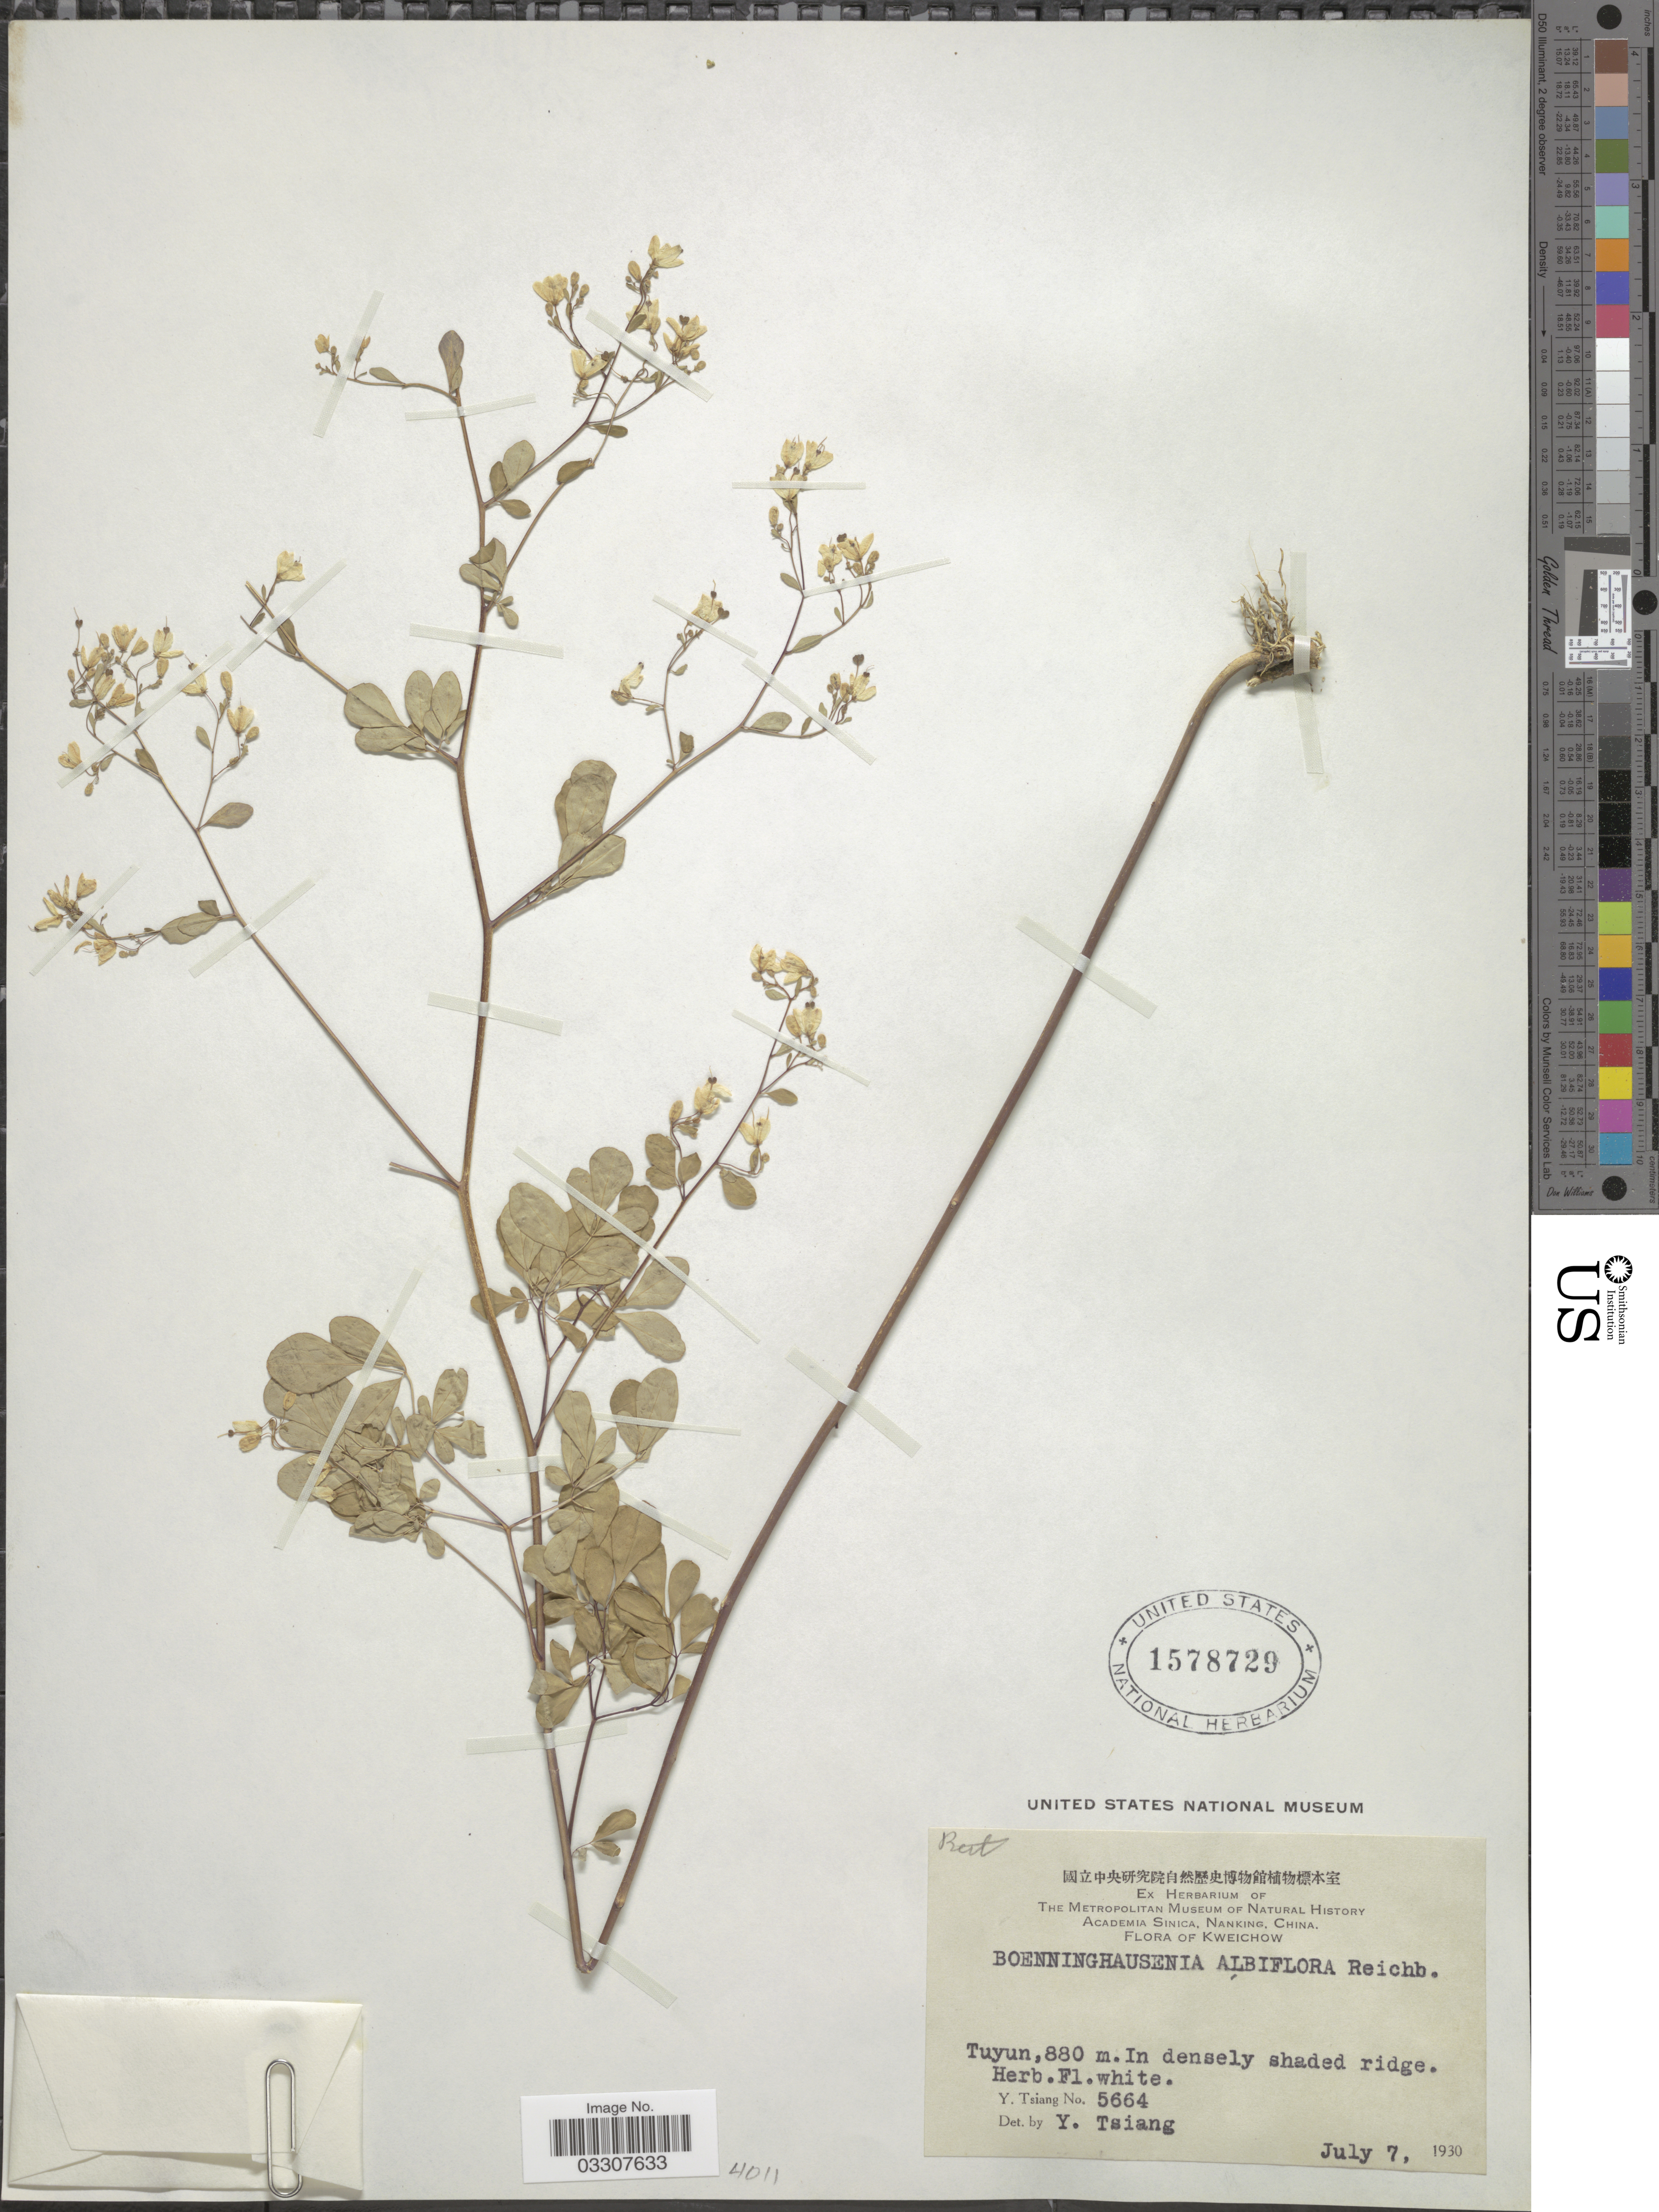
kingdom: Plantae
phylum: Tracheophyta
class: Magnoliopsida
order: Sapindales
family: Rutaceae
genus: Boenninghausenia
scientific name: Boenninghausenia albiflora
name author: (Hook.) Meisn.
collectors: Y. Tsiang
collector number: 5664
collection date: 1930-07-07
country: China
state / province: Guizhou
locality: Kweichow. Tuyun.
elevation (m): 880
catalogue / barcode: US 1578729